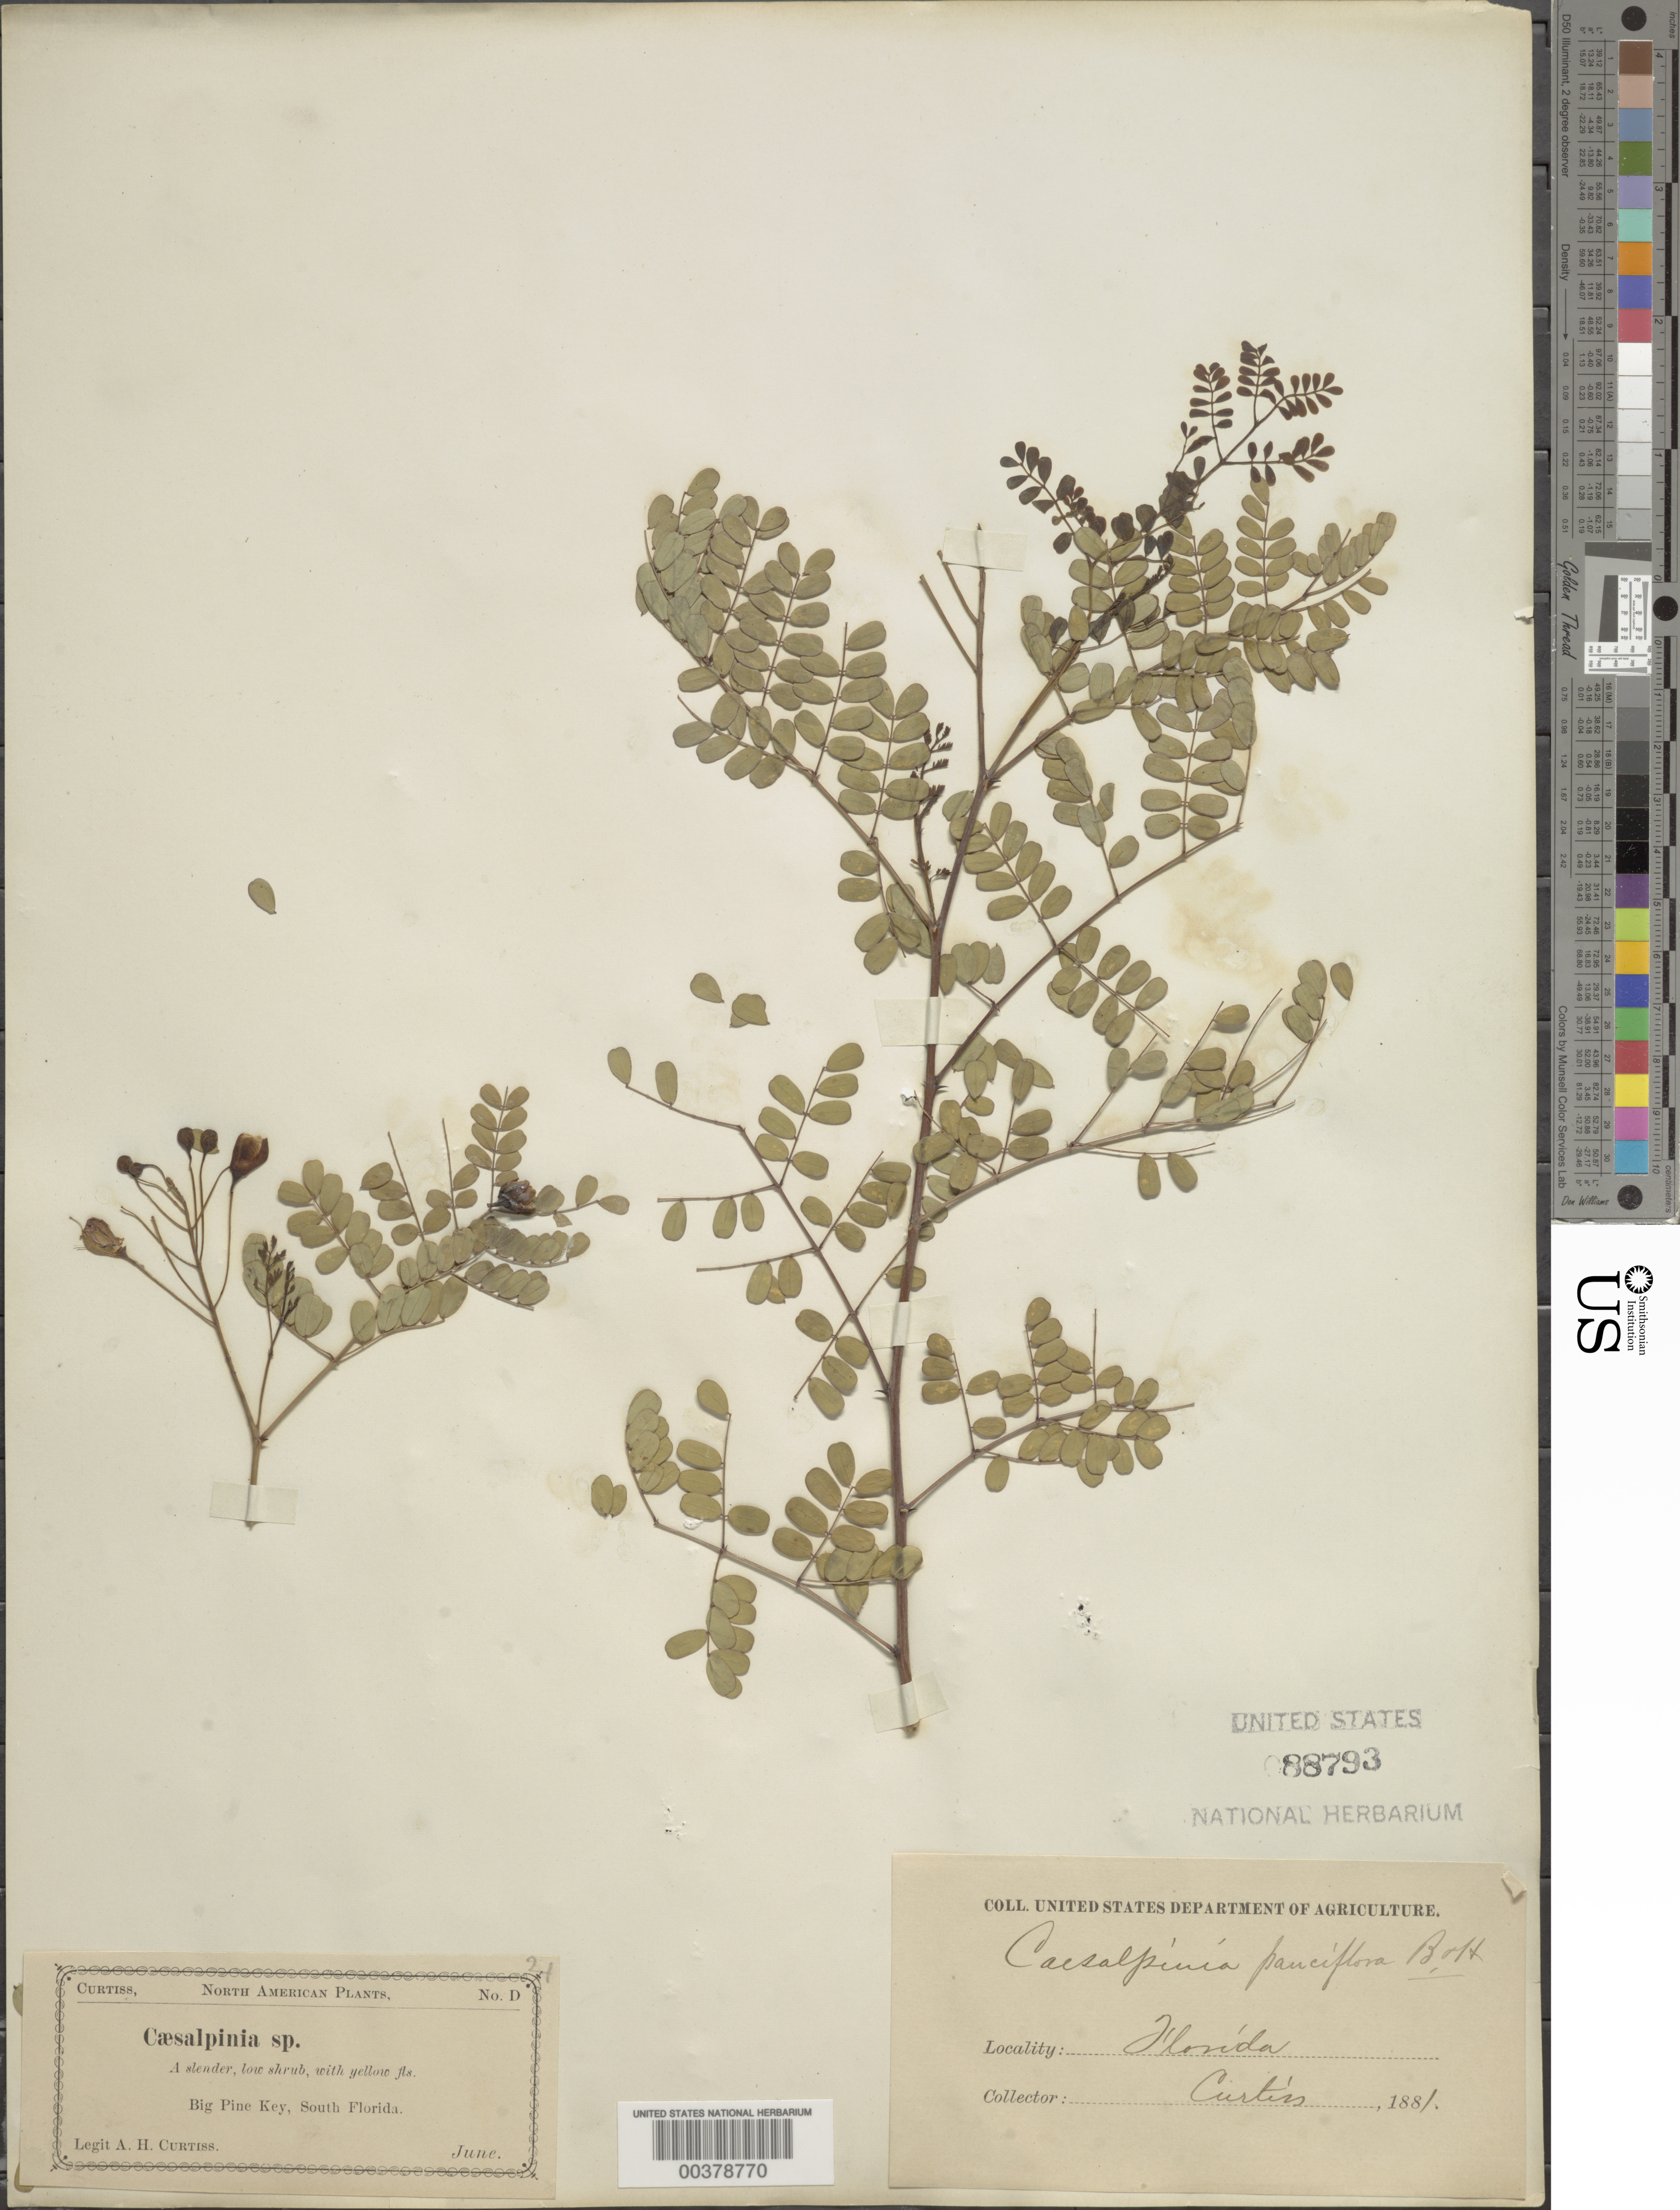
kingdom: Plantae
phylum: Tracheophyta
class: Magnoliopsida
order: Fabales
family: Fabaceae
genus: Denisophytum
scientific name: Denisophytum pauciflorum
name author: (Griseb.) Gagnon & G.P. Lewis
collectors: A. H. Curtiss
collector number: D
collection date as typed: Jun 1881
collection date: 1881-06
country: United States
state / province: Florida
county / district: Monroe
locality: Big pine key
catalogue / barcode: US 88793